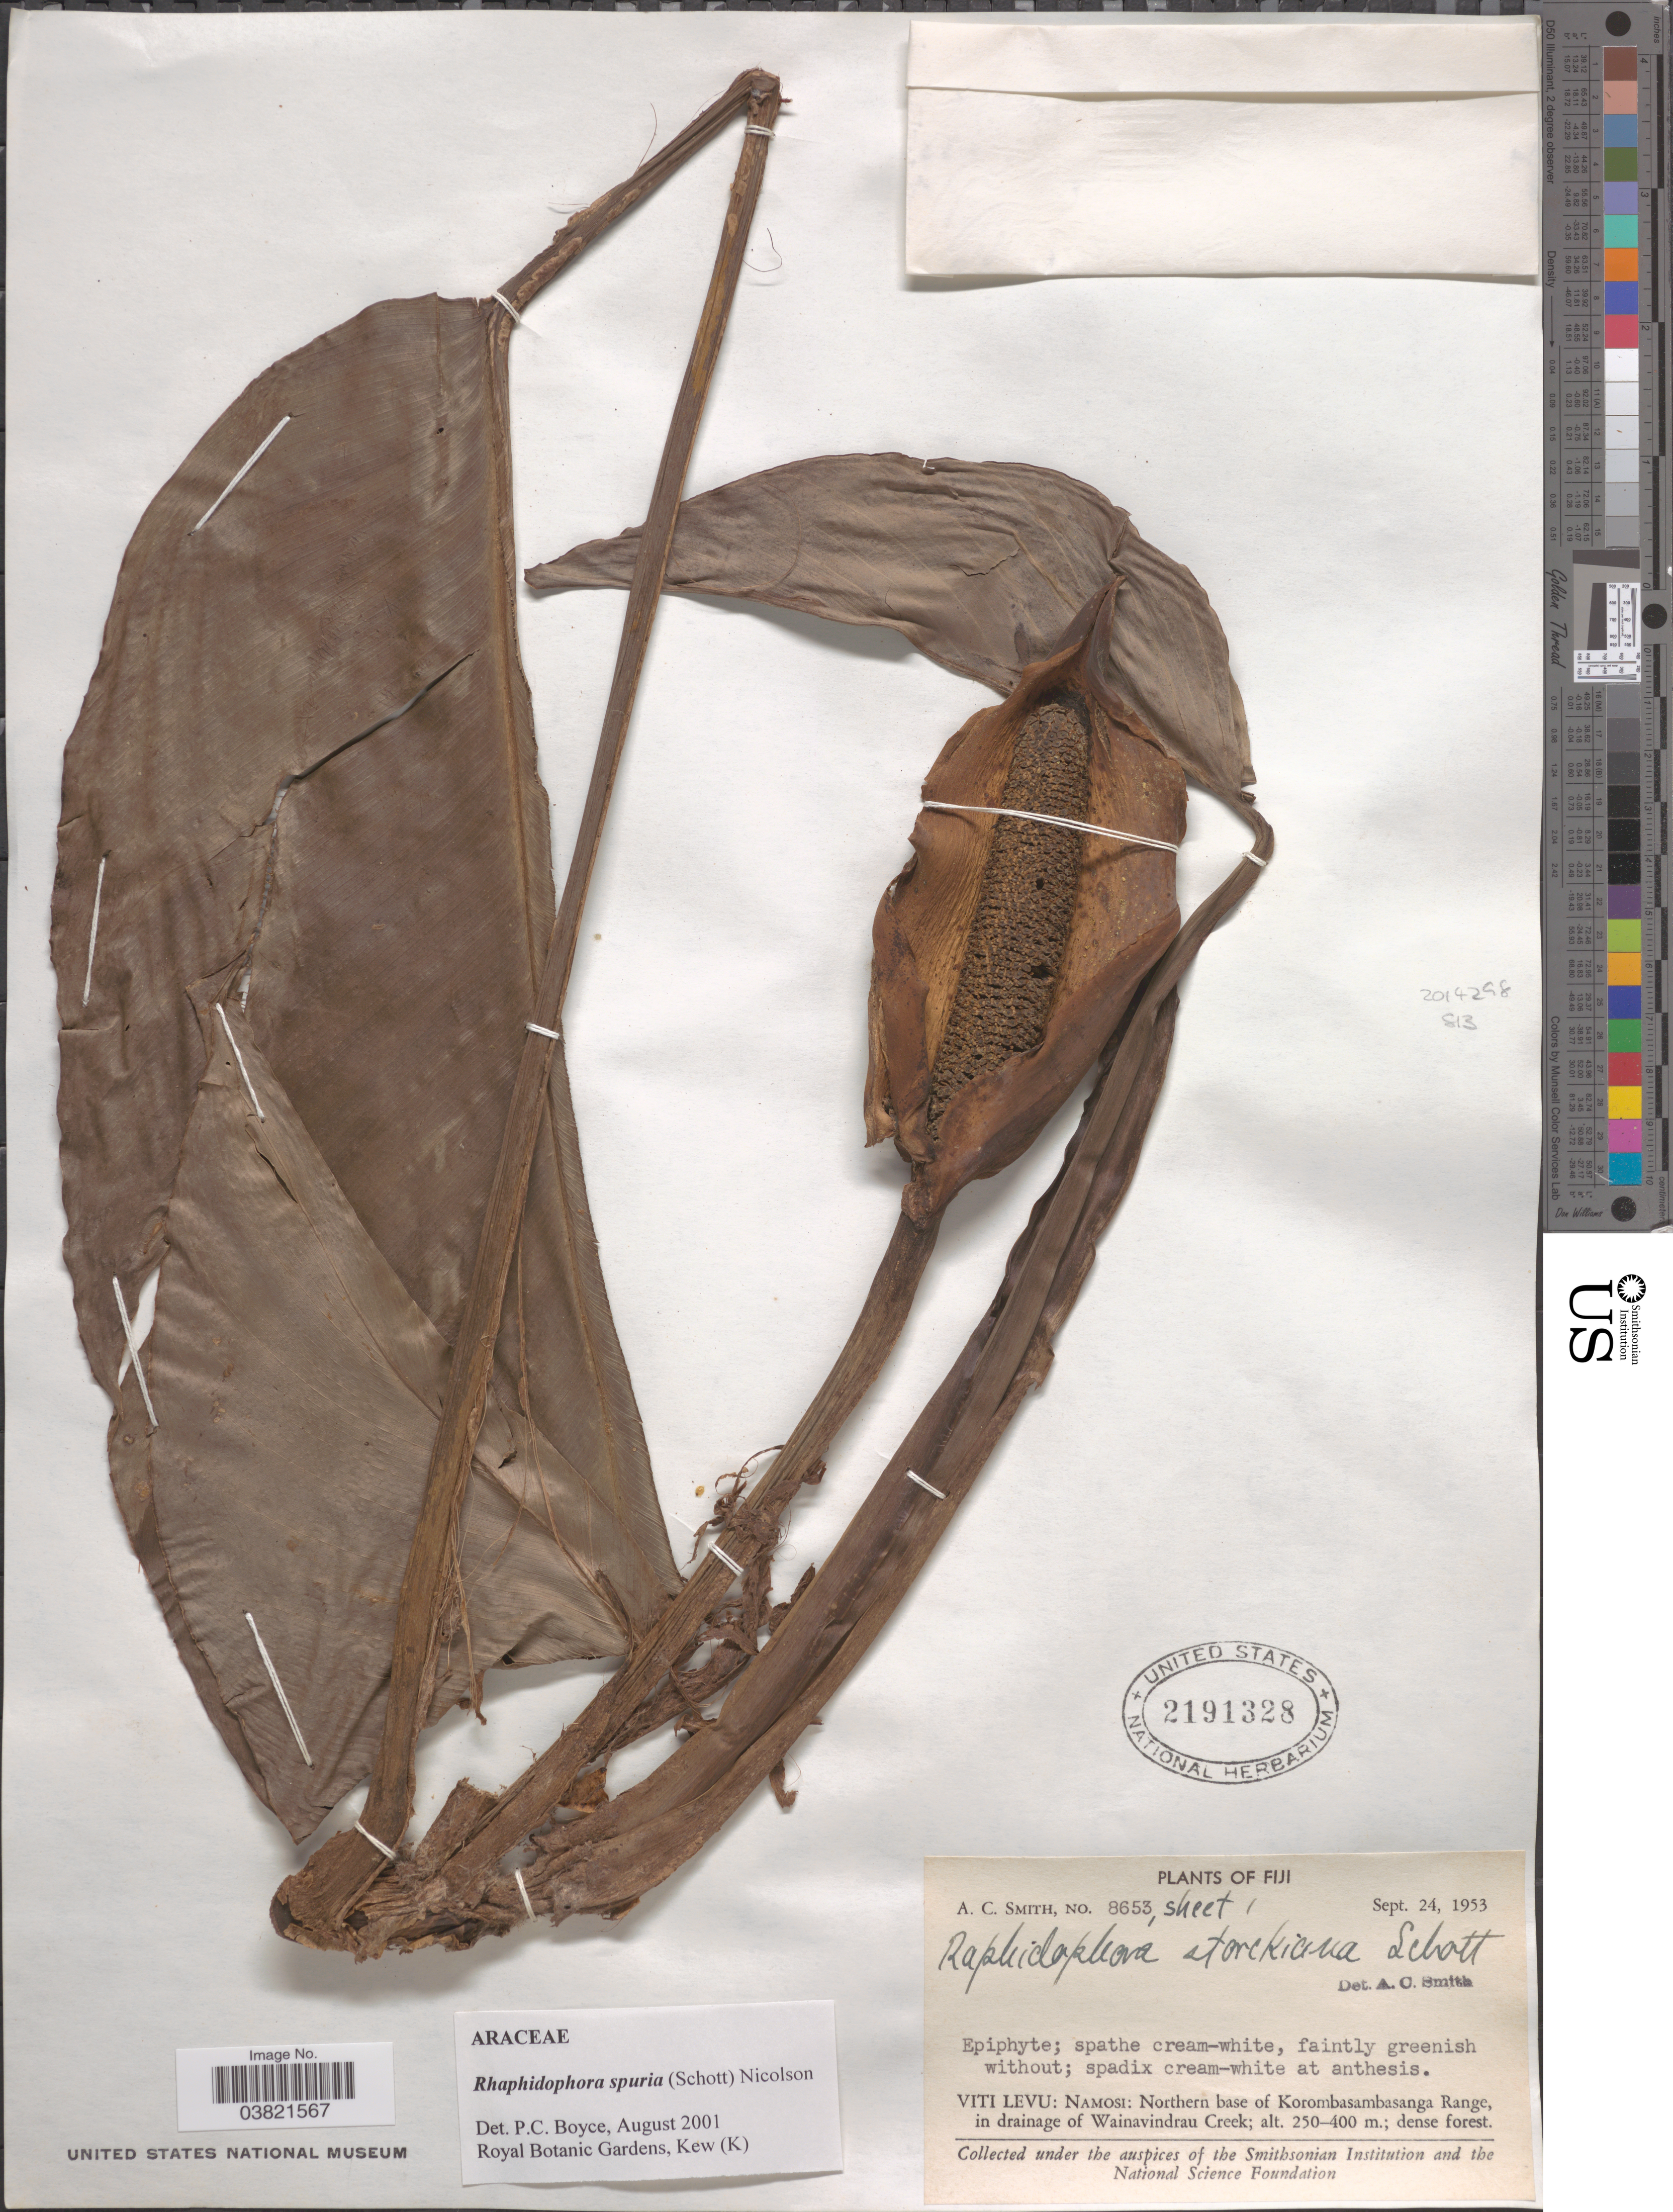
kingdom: Plantae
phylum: Tracheophyta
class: Liliopsida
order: Alismatales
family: Araceae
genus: Rhaphidophora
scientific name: Rhaphidophora spuria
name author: (Schott) Nicolson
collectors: A. C. Smith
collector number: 8653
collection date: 1953-09-24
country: Fiji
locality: Viti Levu: Namosi: Northern base of Korombasambasanga Range, in drainage of Wainavindrau Creek.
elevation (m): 250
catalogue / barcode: US 2191328